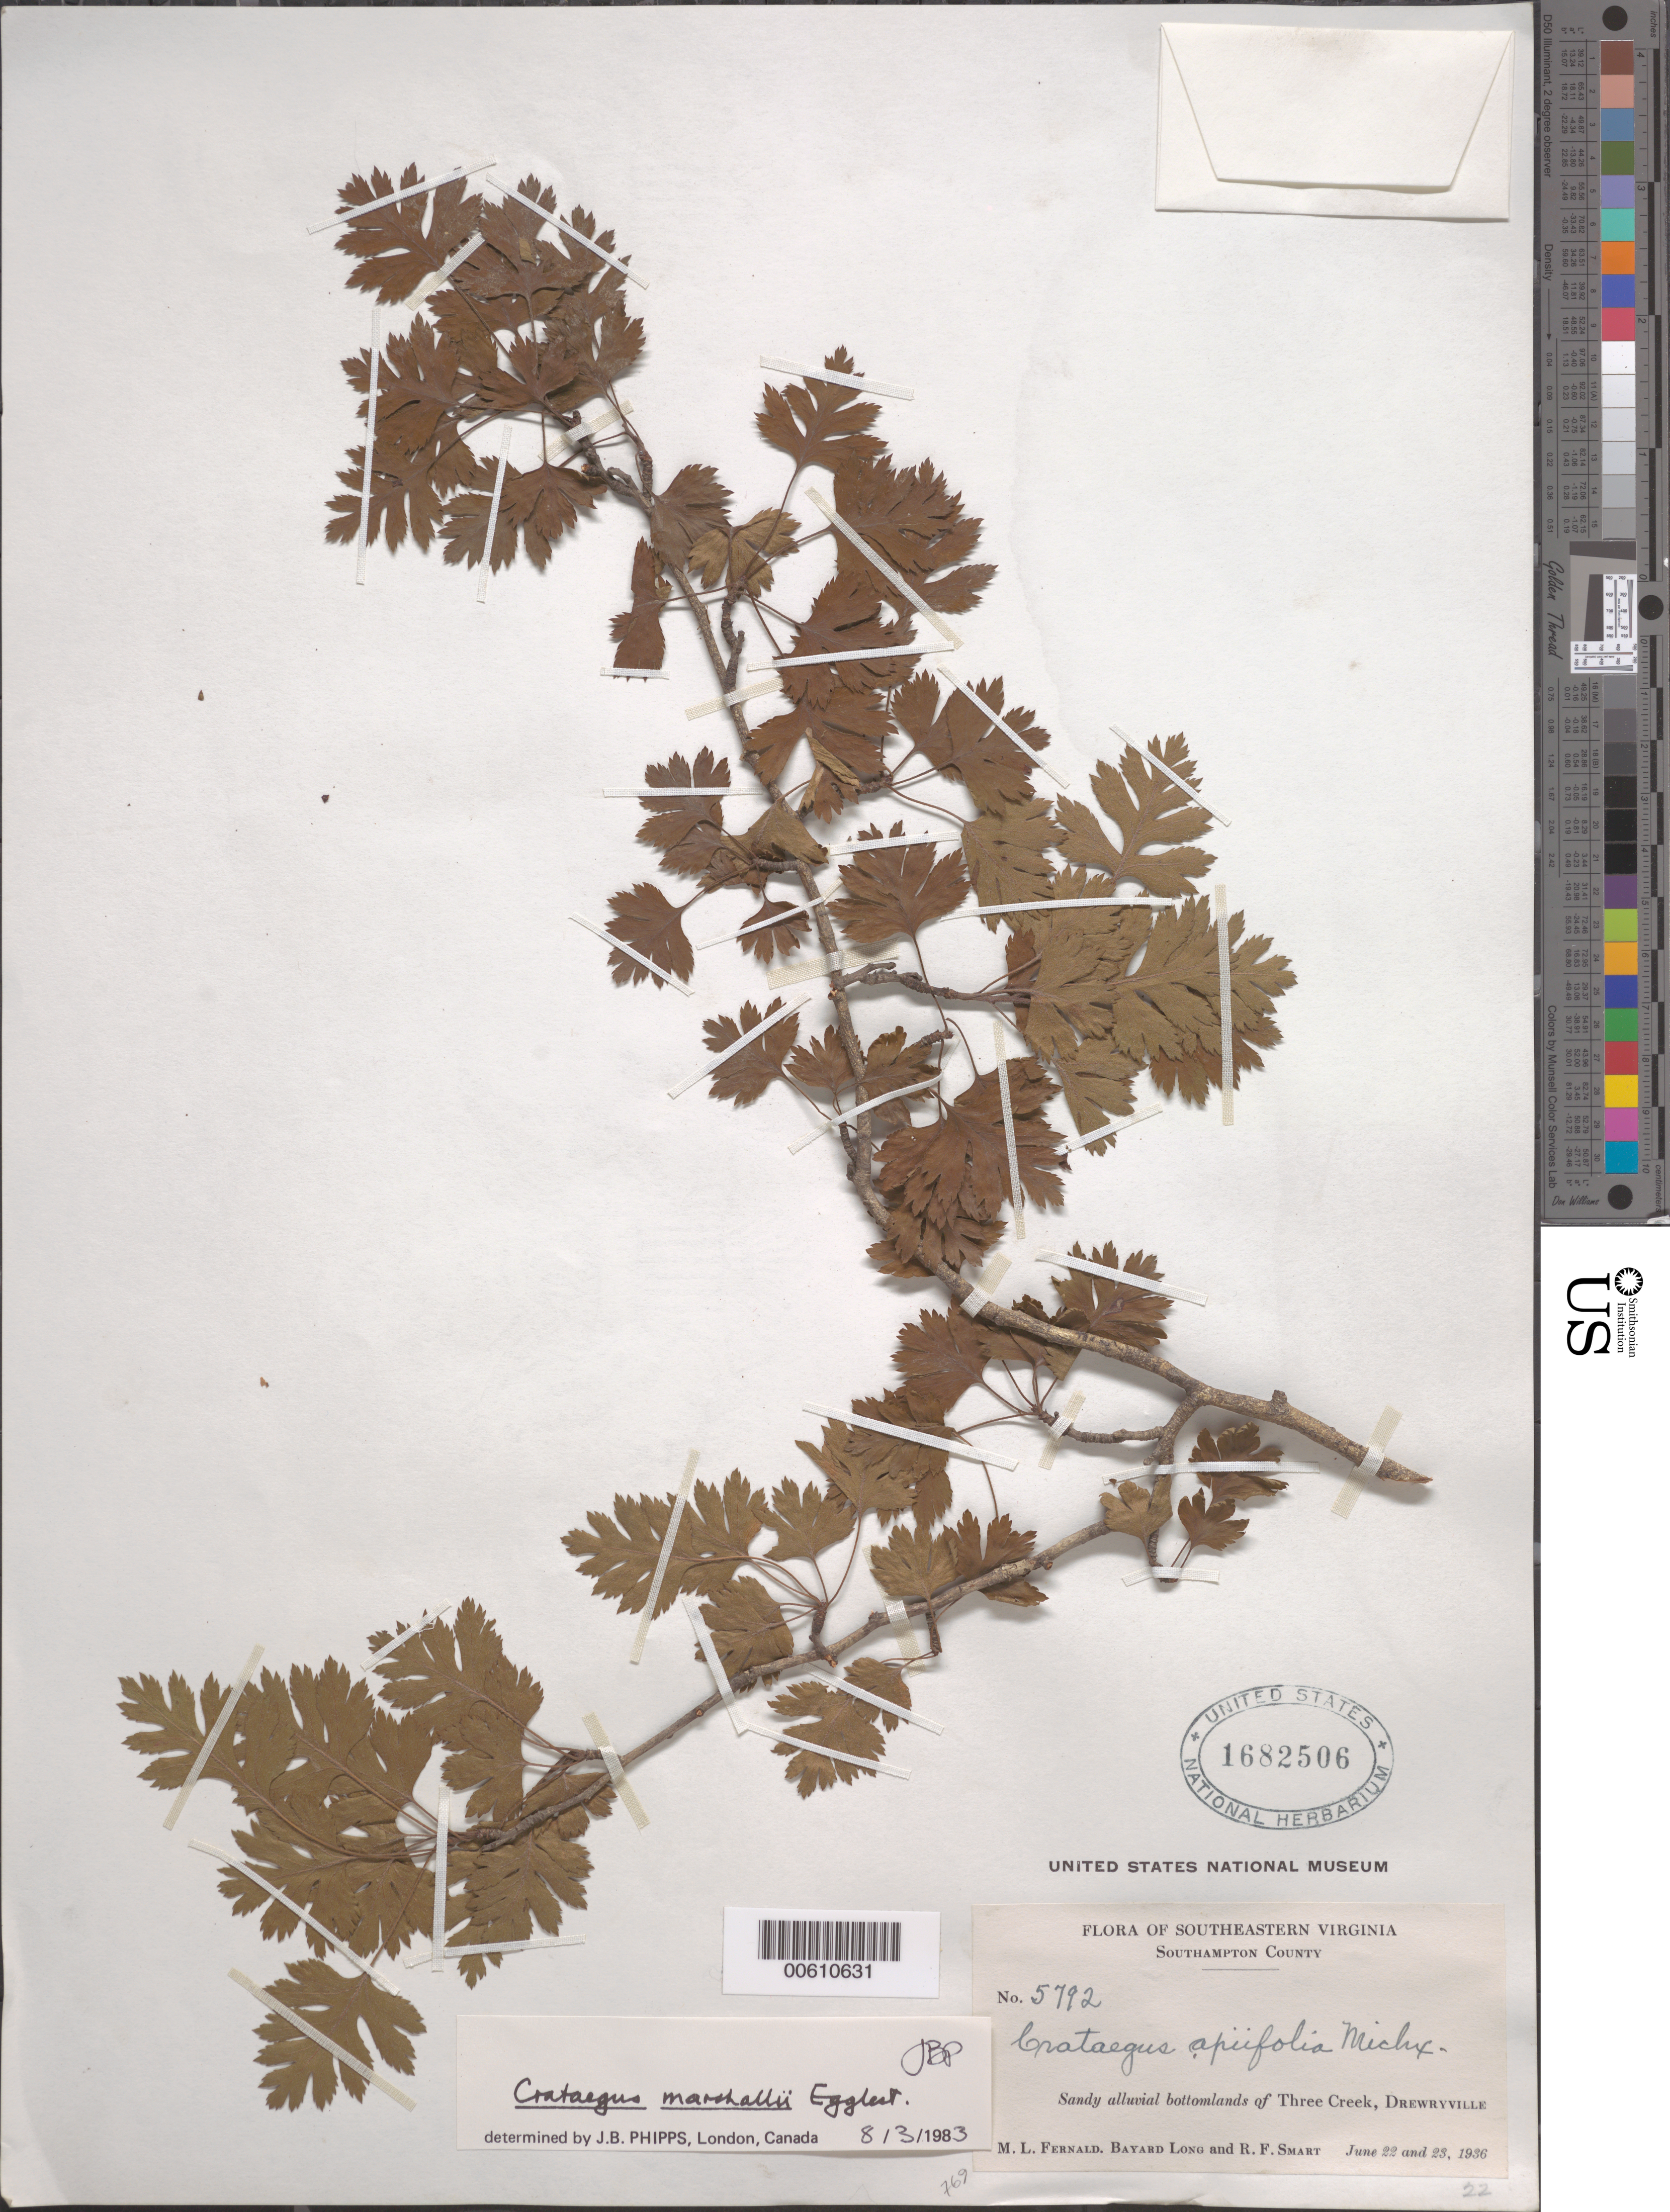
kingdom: Plantae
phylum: Tracheophyta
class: Magnoliopsida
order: Rosales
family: Rosaceae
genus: Crataegus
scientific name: Crataegus marshallii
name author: Eggl.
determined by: Phipps, James B., (UWO), University of Western Ontario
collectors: M. L. Fernald, B. Long & R. Smart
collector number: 5792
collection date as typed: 22 Jun 1936 to 3 un 1936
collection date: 1936-06-22/1936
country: United States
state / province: Virginia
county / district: Southampton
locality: Three Creek, Drewryville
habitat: Sandy alluvial bottomlands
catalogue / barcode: US 1682506